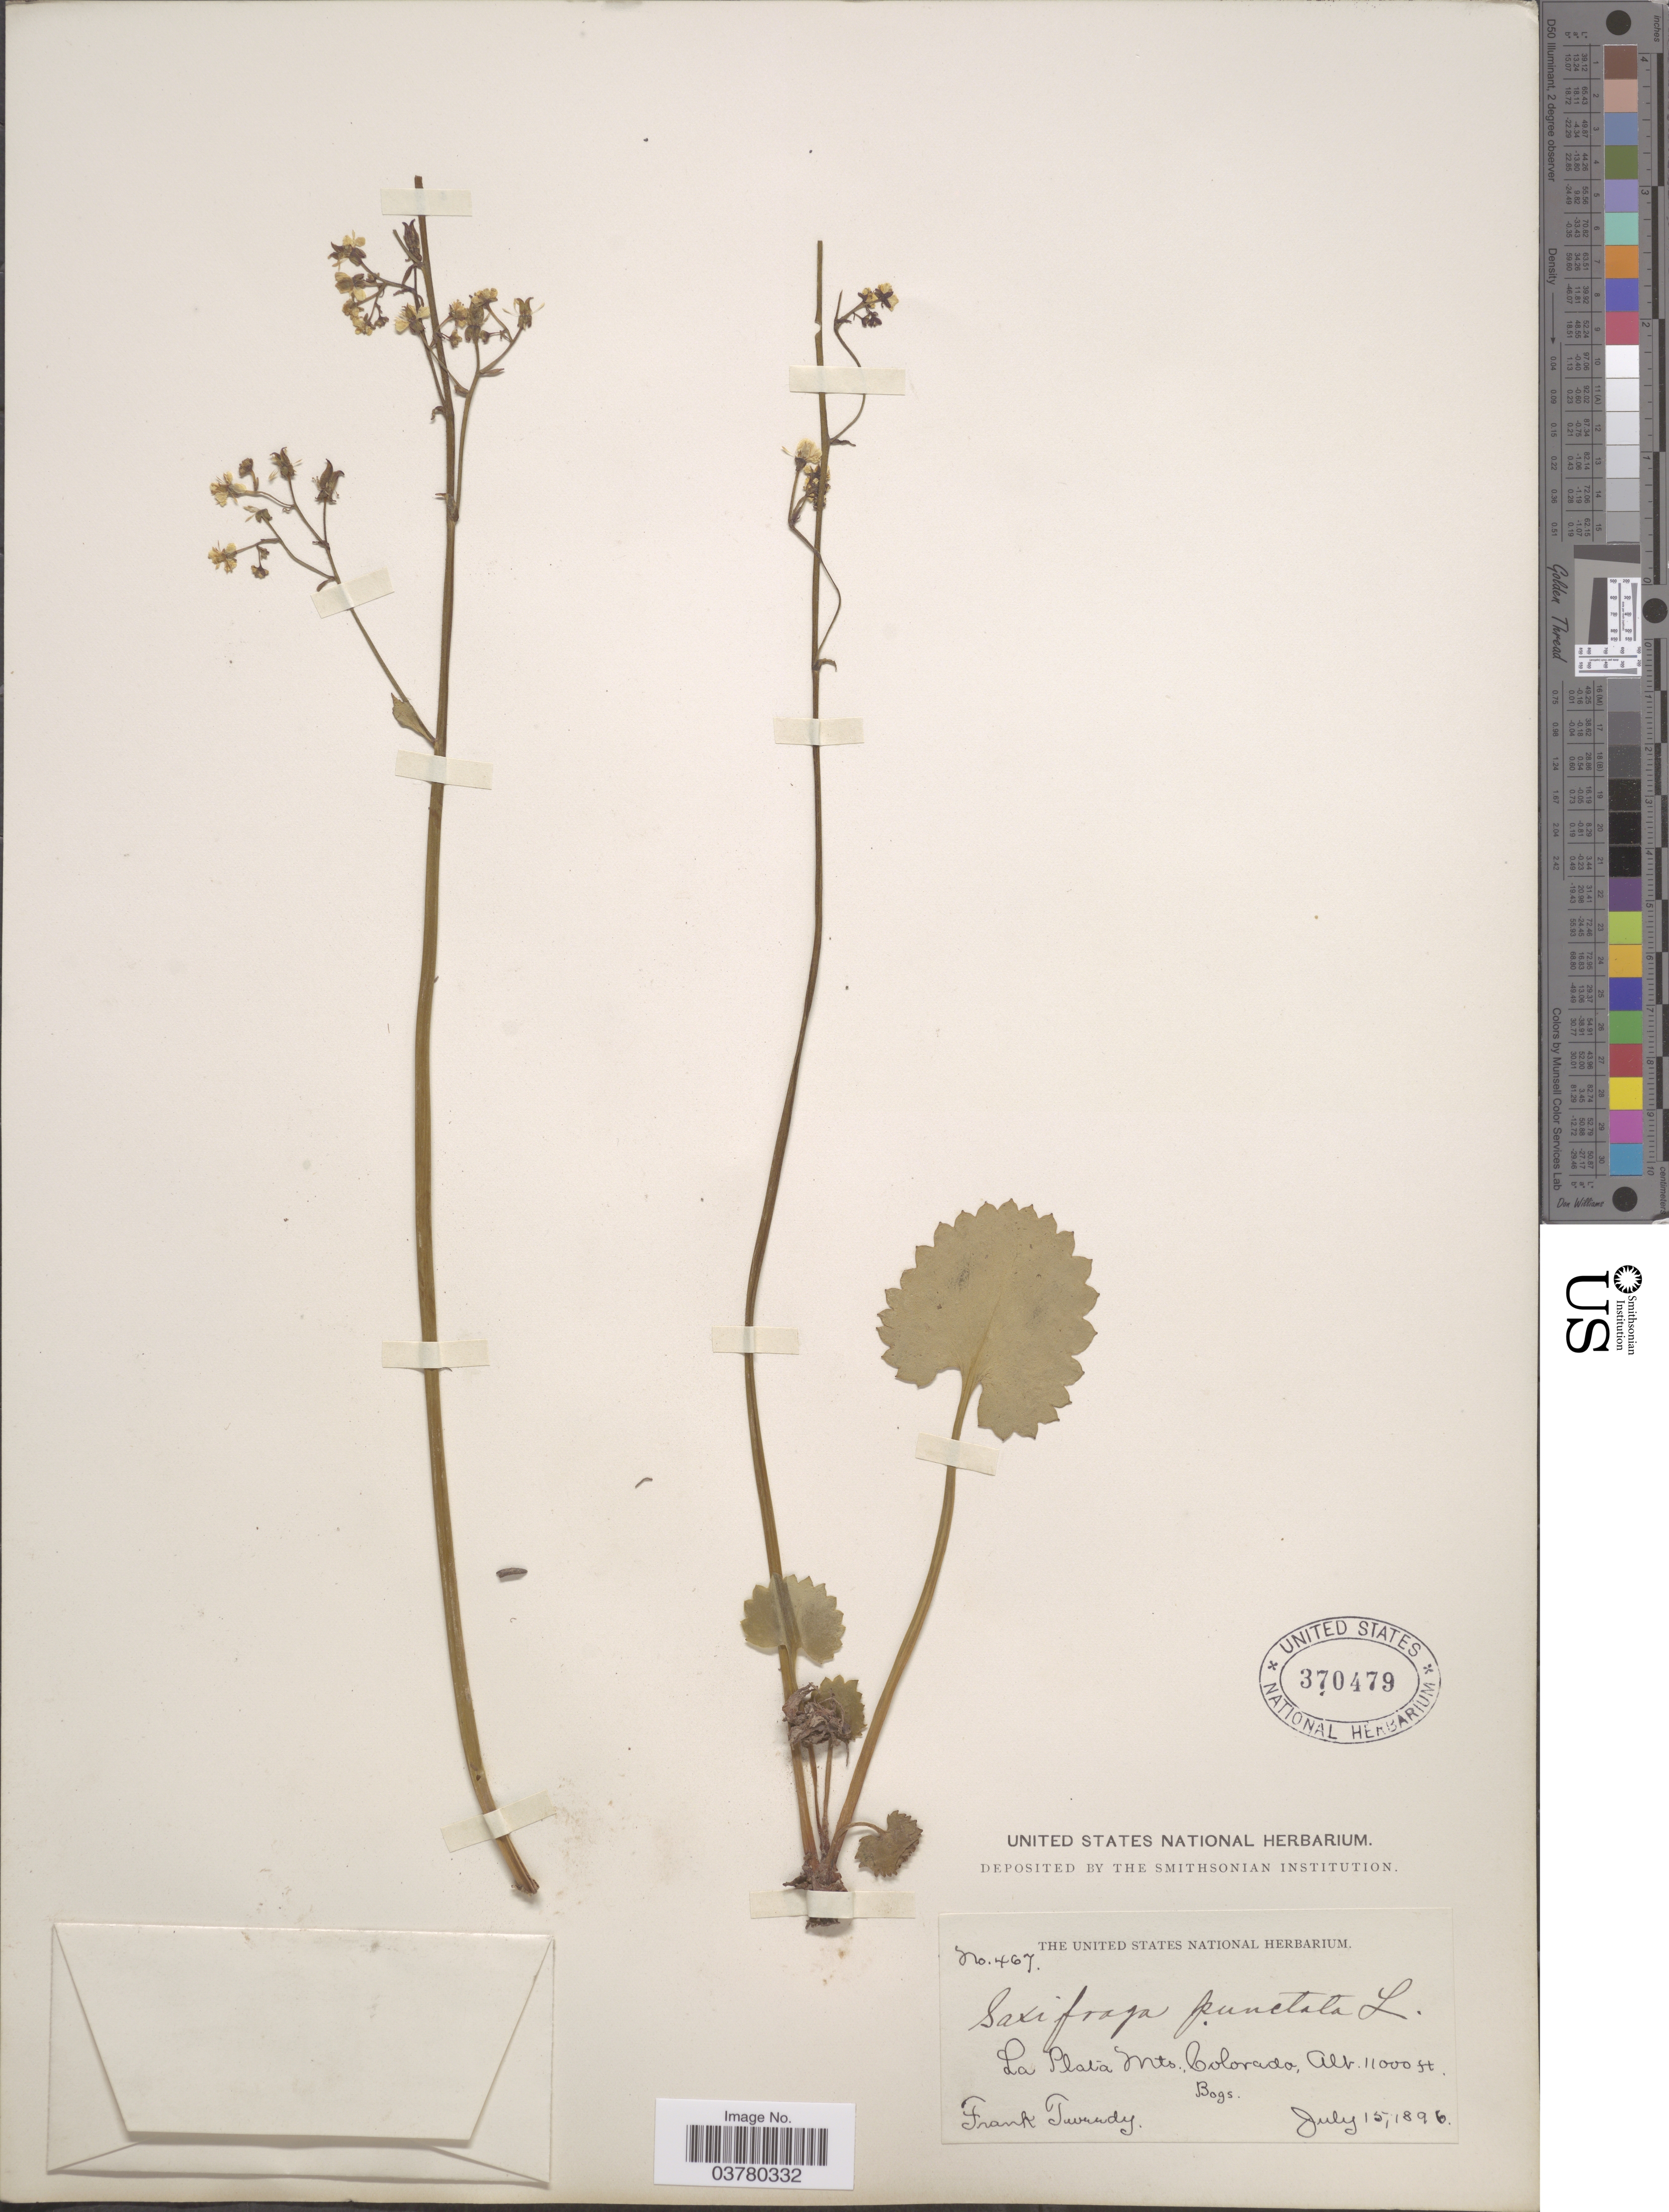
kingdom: Plantae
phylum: Tracheophyta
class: Magnoliopsida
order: Saxifragales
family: Saxifragaceae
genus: Micranthes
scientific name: Micranthes odontoloma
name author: (Piper) A. Heller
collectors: F. Tweedy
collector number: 467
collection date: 1896-07-15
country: United States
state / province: Colorado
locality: La Plata Mts.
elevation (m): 3353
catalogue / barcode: US 370479